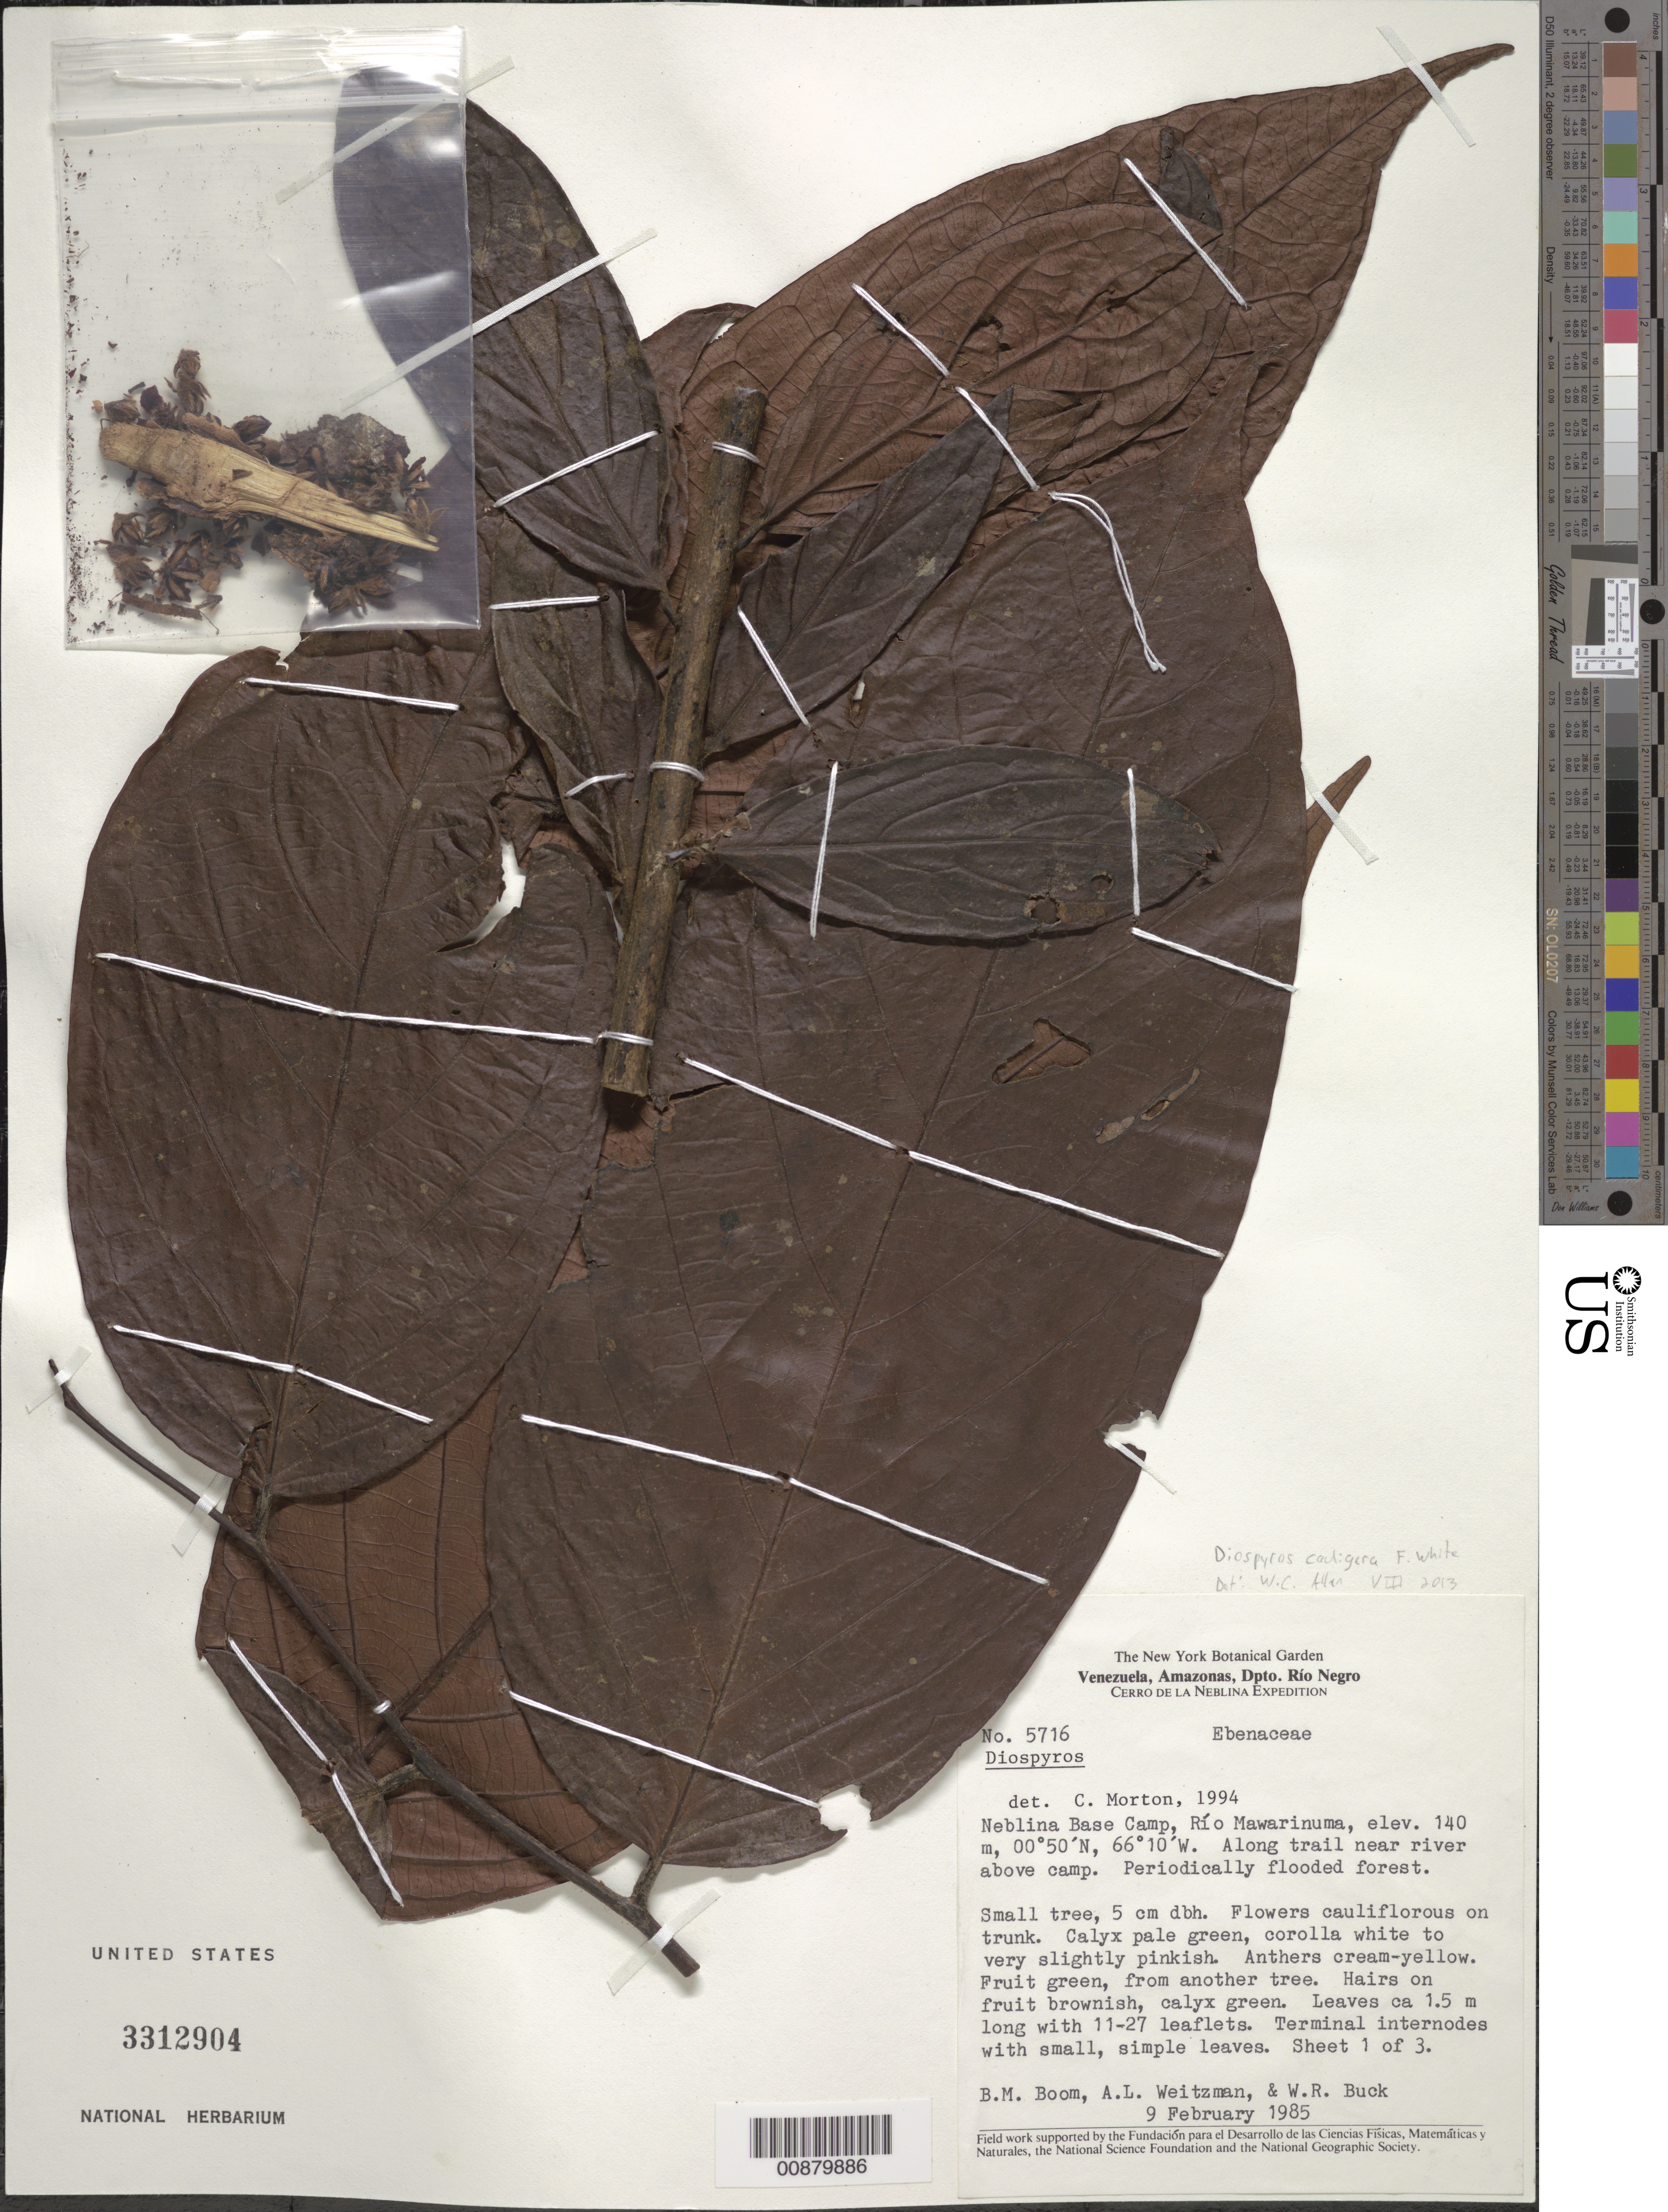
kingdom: Plantae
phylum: Tracheophyta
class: Magnoliopsida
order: Ericales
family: Ebenaceae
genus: Diospyros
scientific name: Diospyros cauligera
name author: F. White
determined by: Morton, C. V.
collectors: B. M. Boom, A. L. Weitzman & W. R. Buck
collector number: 5716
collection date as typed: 9-Feb-85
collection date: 1985-02-09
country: Venezuela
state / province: Amazonas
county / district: Río Negro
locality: Cerro de la Neblina Base Camp, Río Mawarinuma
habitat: Along trail near river above camp; periodically flooded forest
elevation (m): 140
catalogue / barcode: US 3312904